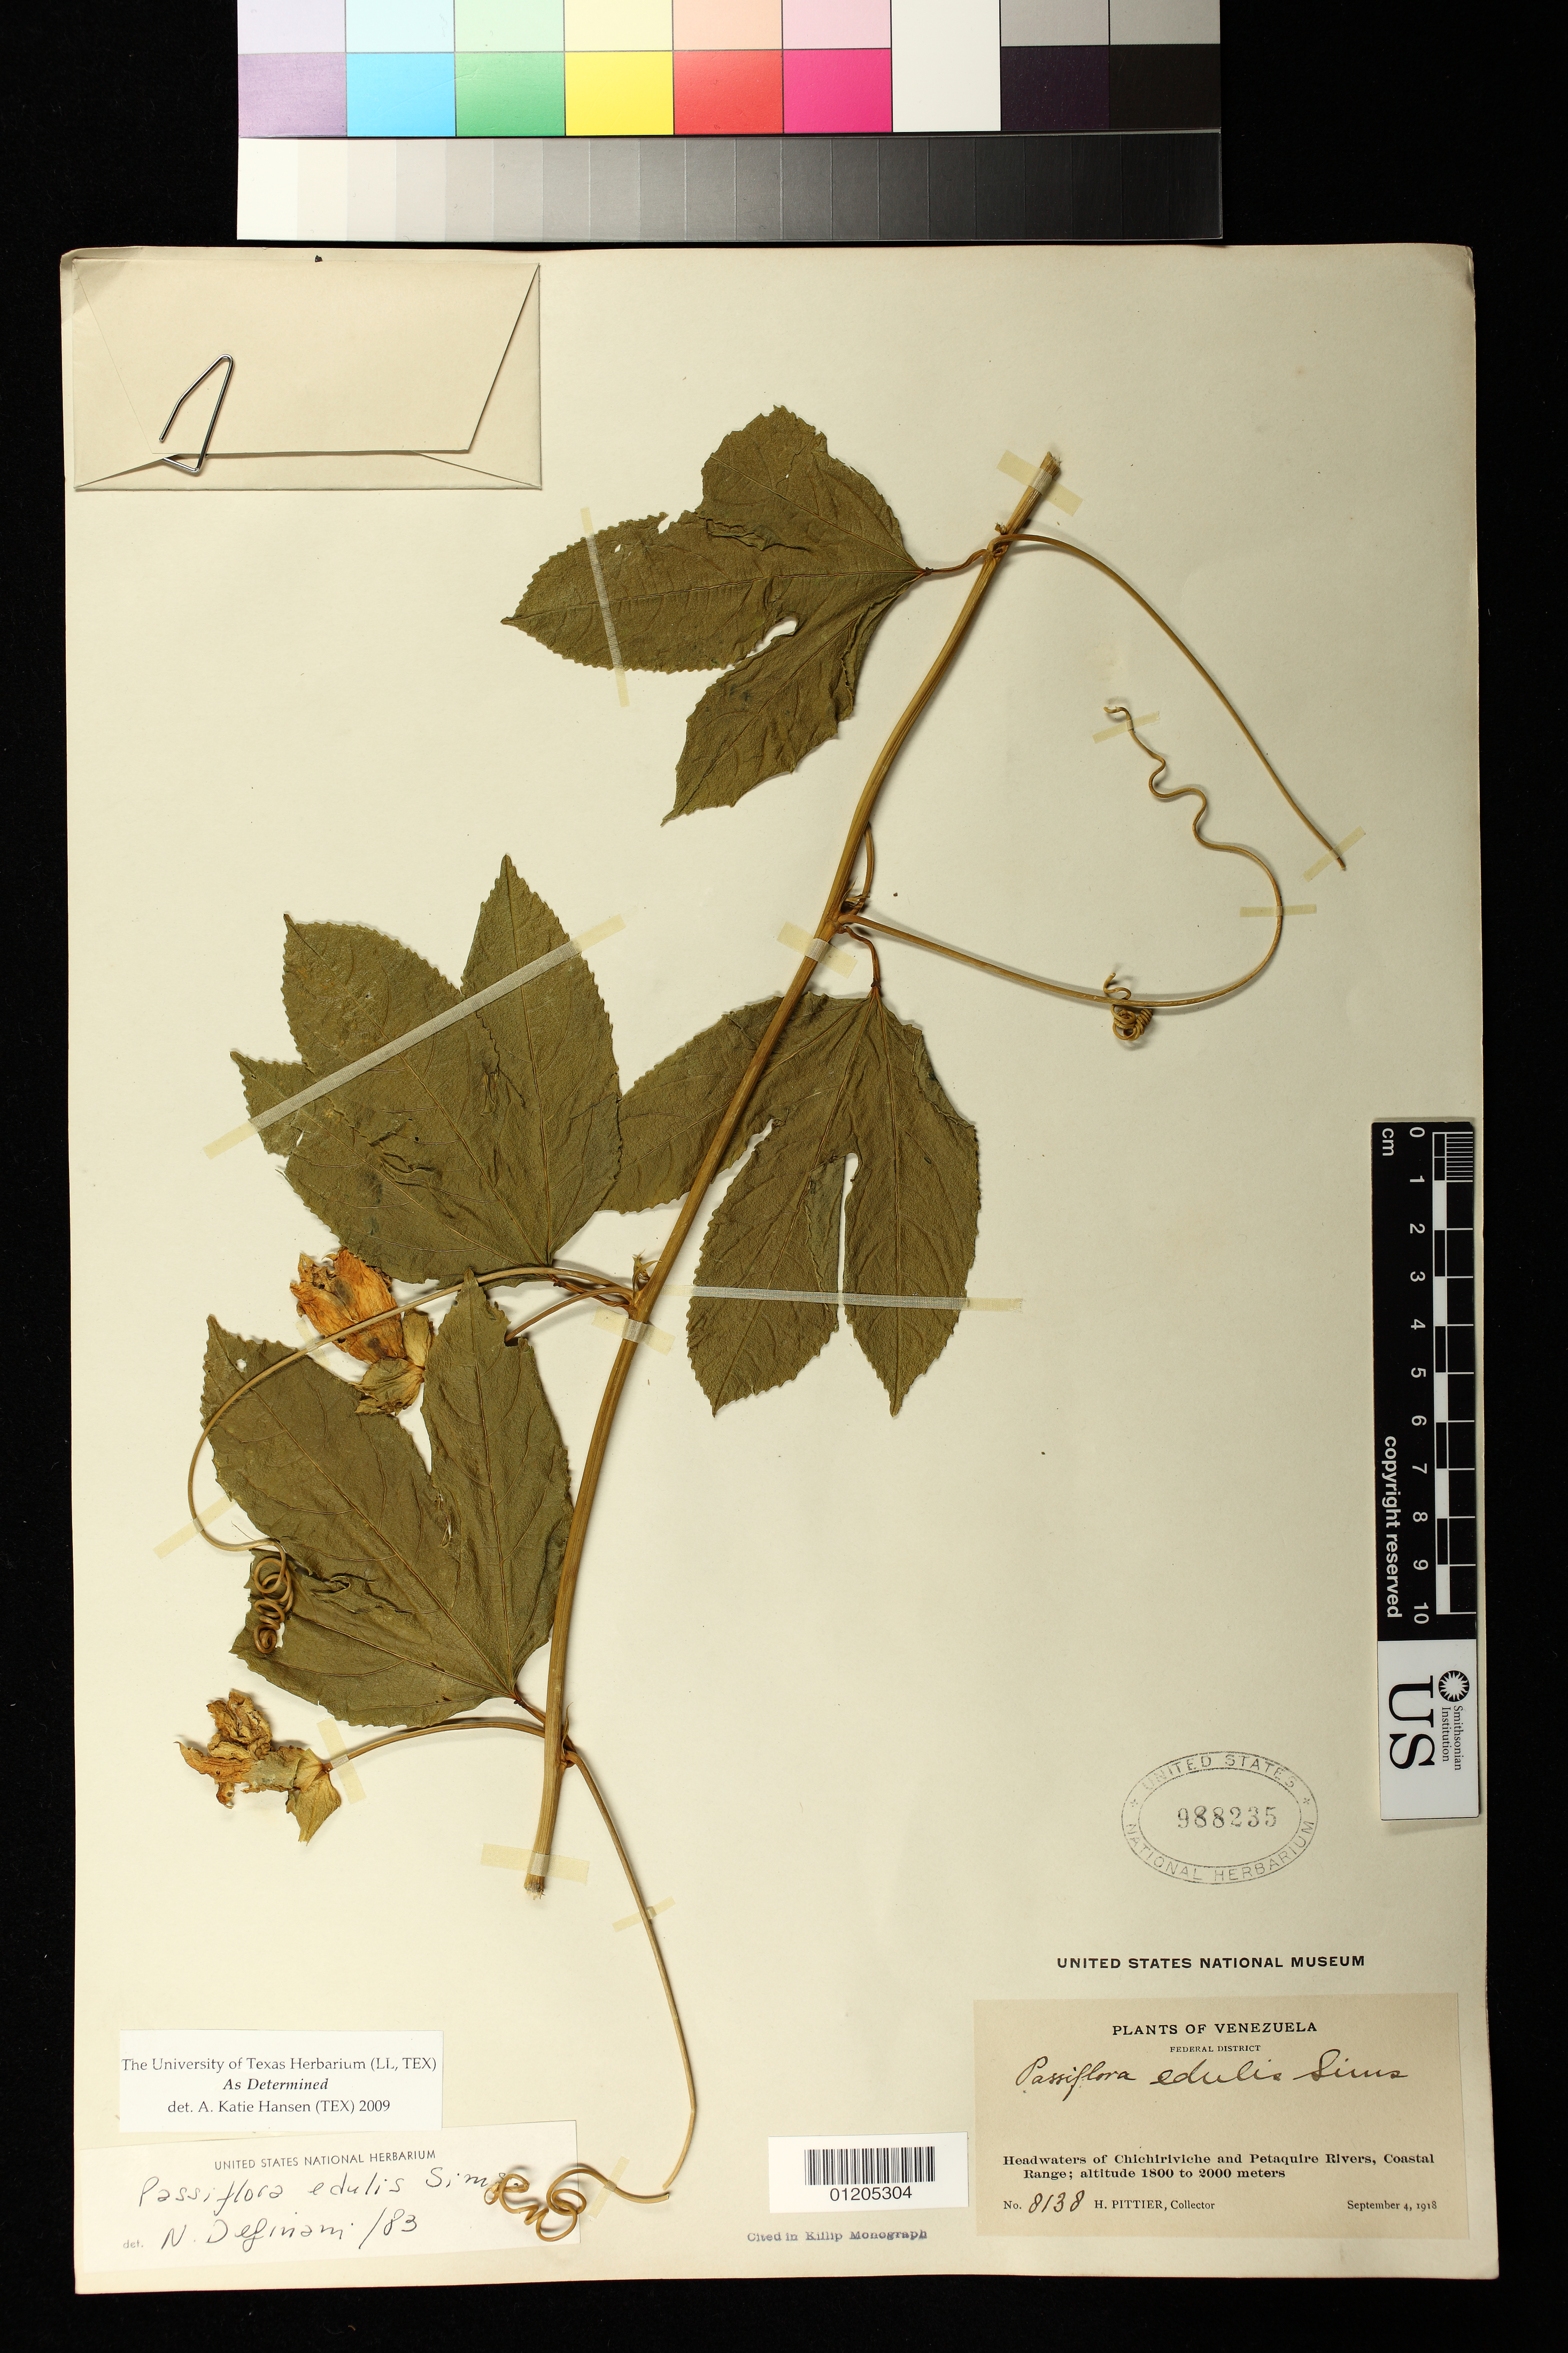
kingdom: Plantae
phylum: Tracheophyta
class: Magnoliopsida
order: Malpighiales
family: Passifloraceae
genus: Passiflora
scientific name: Passiflora edulis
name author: Sims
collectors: H. F. Pittier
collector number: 8138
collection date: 1918-09-04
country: Venezuela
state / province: Distrito Federal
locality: Headwaters of Chichiriviche and Petaquire Rivers, Coastal Range;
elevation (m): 1800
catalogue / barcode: US 988235